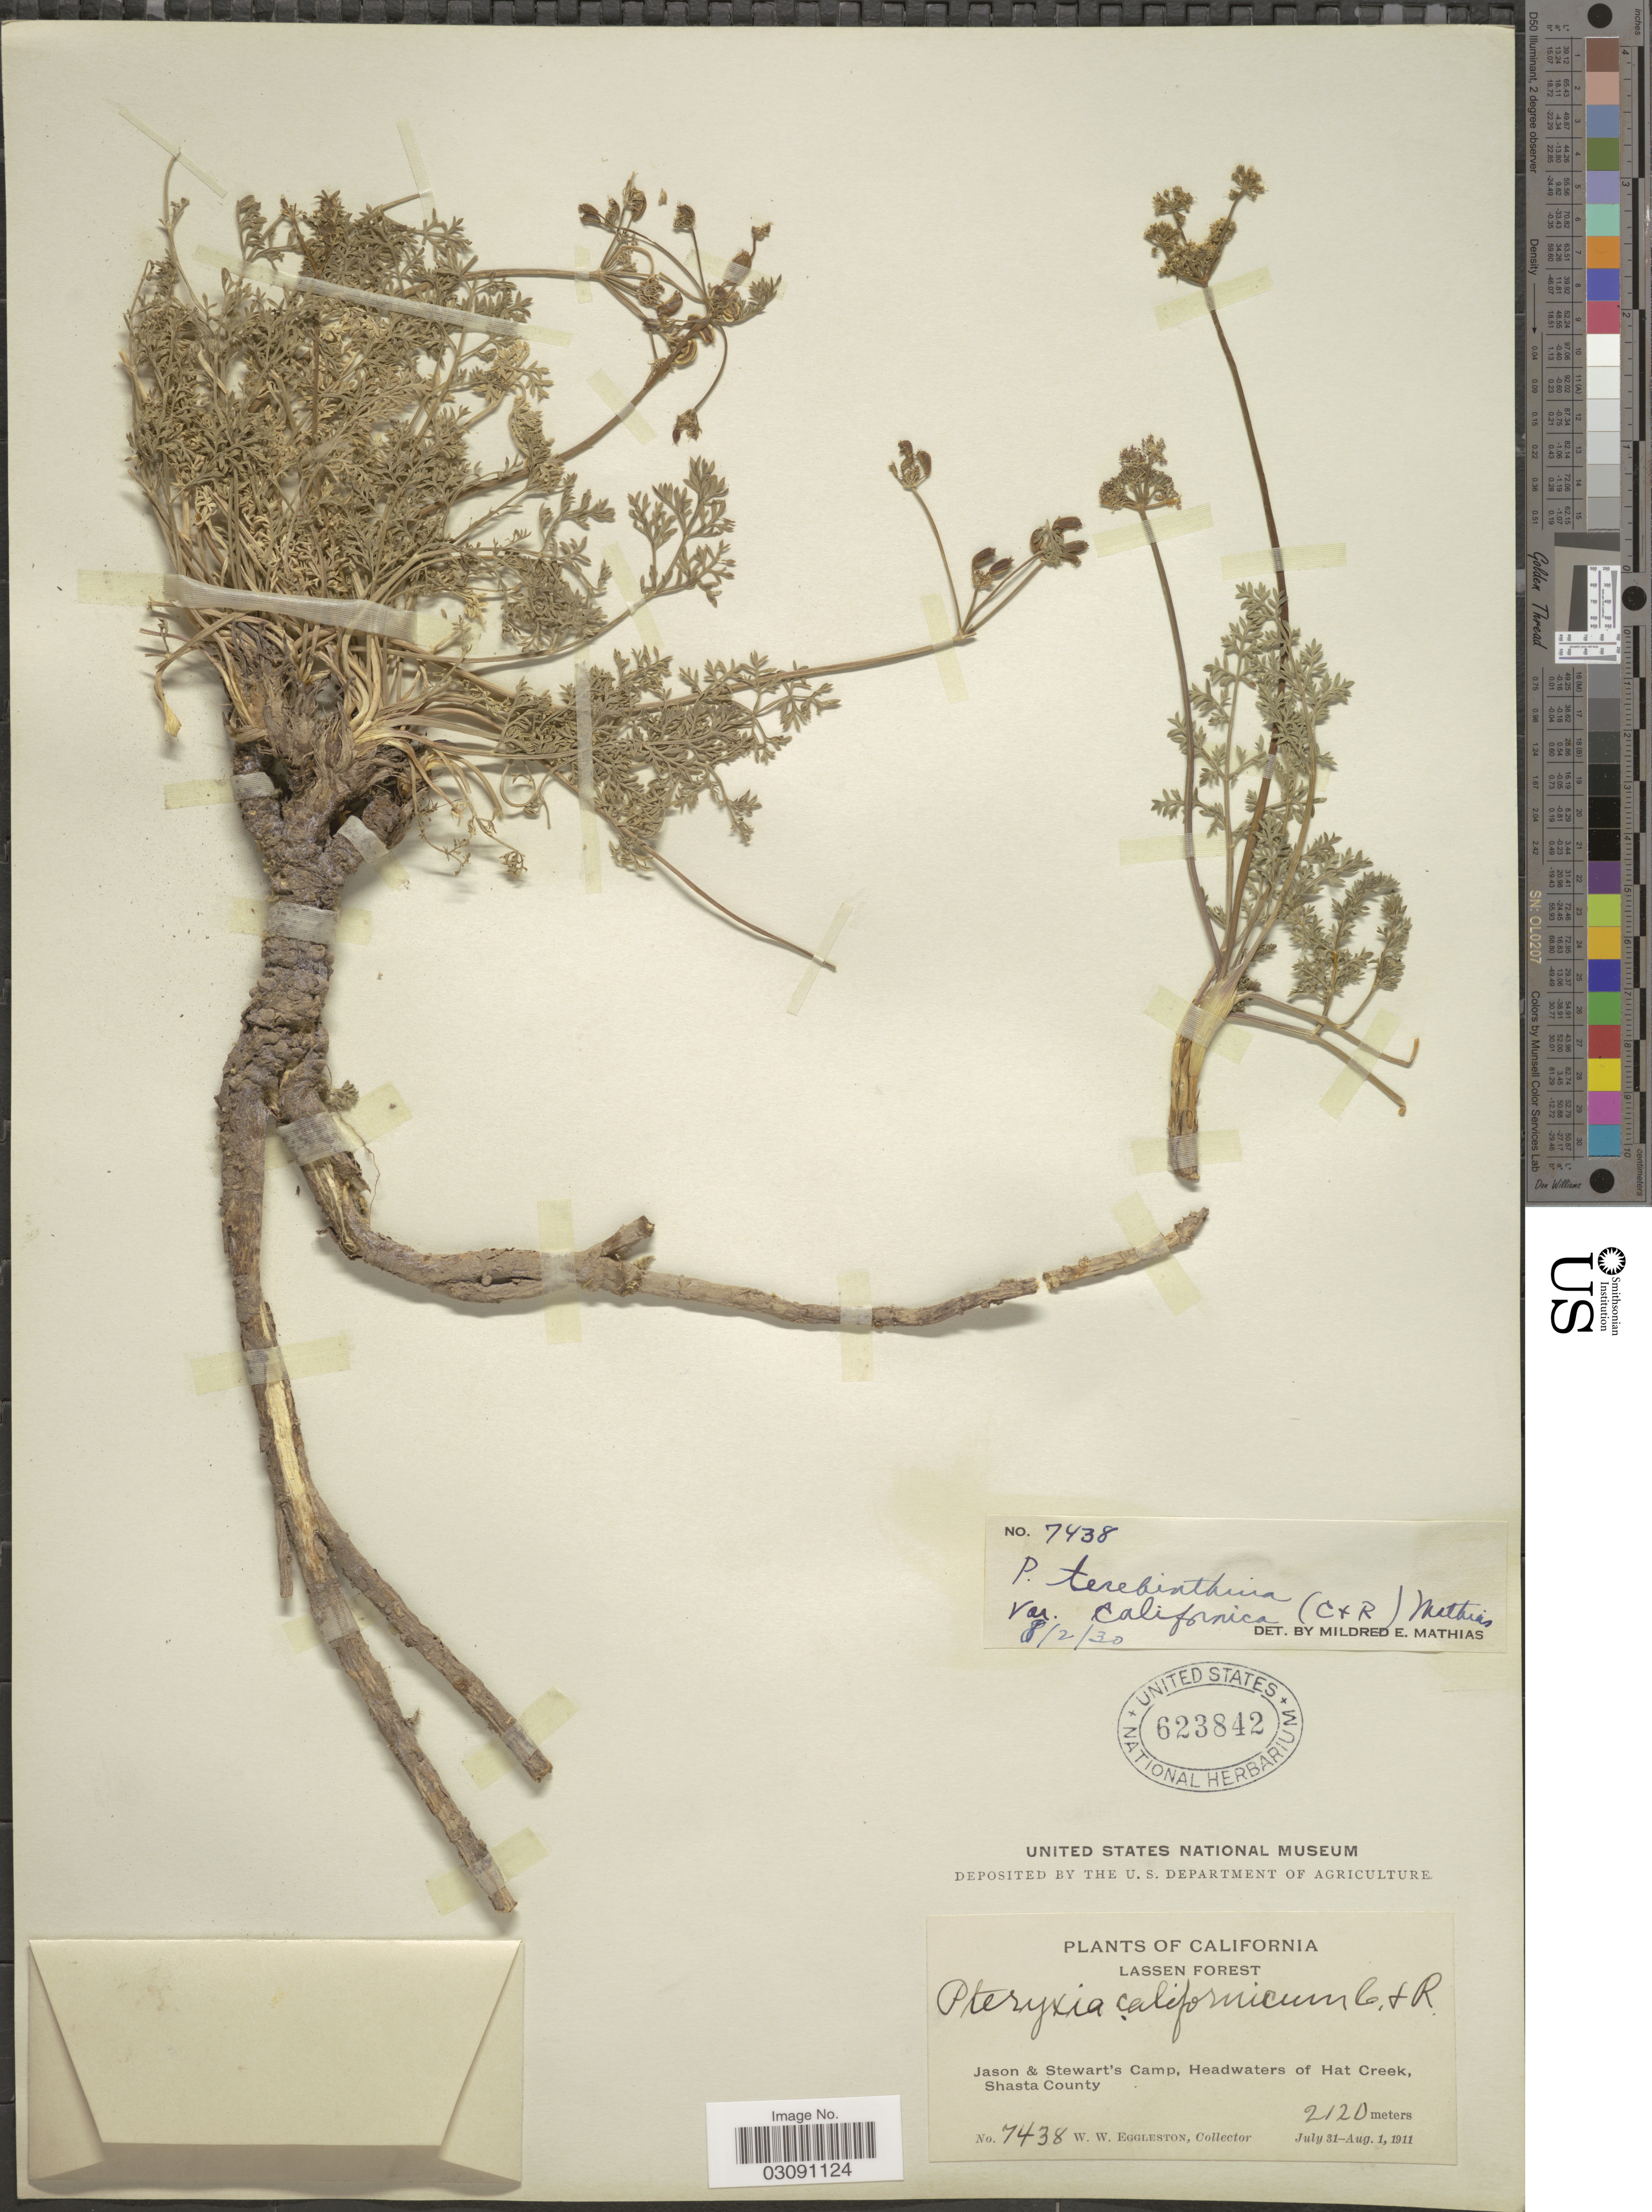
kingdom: Plantae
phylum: Tracheophyta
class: Magnoliopsida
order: Apiales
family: Apiaceae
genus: Pteryxia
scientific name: Pteryxia terebinthina var. californica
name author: (J.M. Coult. & Rose) Mathias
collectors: W. W. Eggleston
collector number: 7438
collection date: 1911-07-31/1911-08-01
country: United States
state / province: California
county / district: Shasta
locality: Lassen Forest, Jason & Stewart's Camp, Headwaters of Hat Creek, Shasta County.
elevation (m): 2120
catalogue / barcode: US 623842